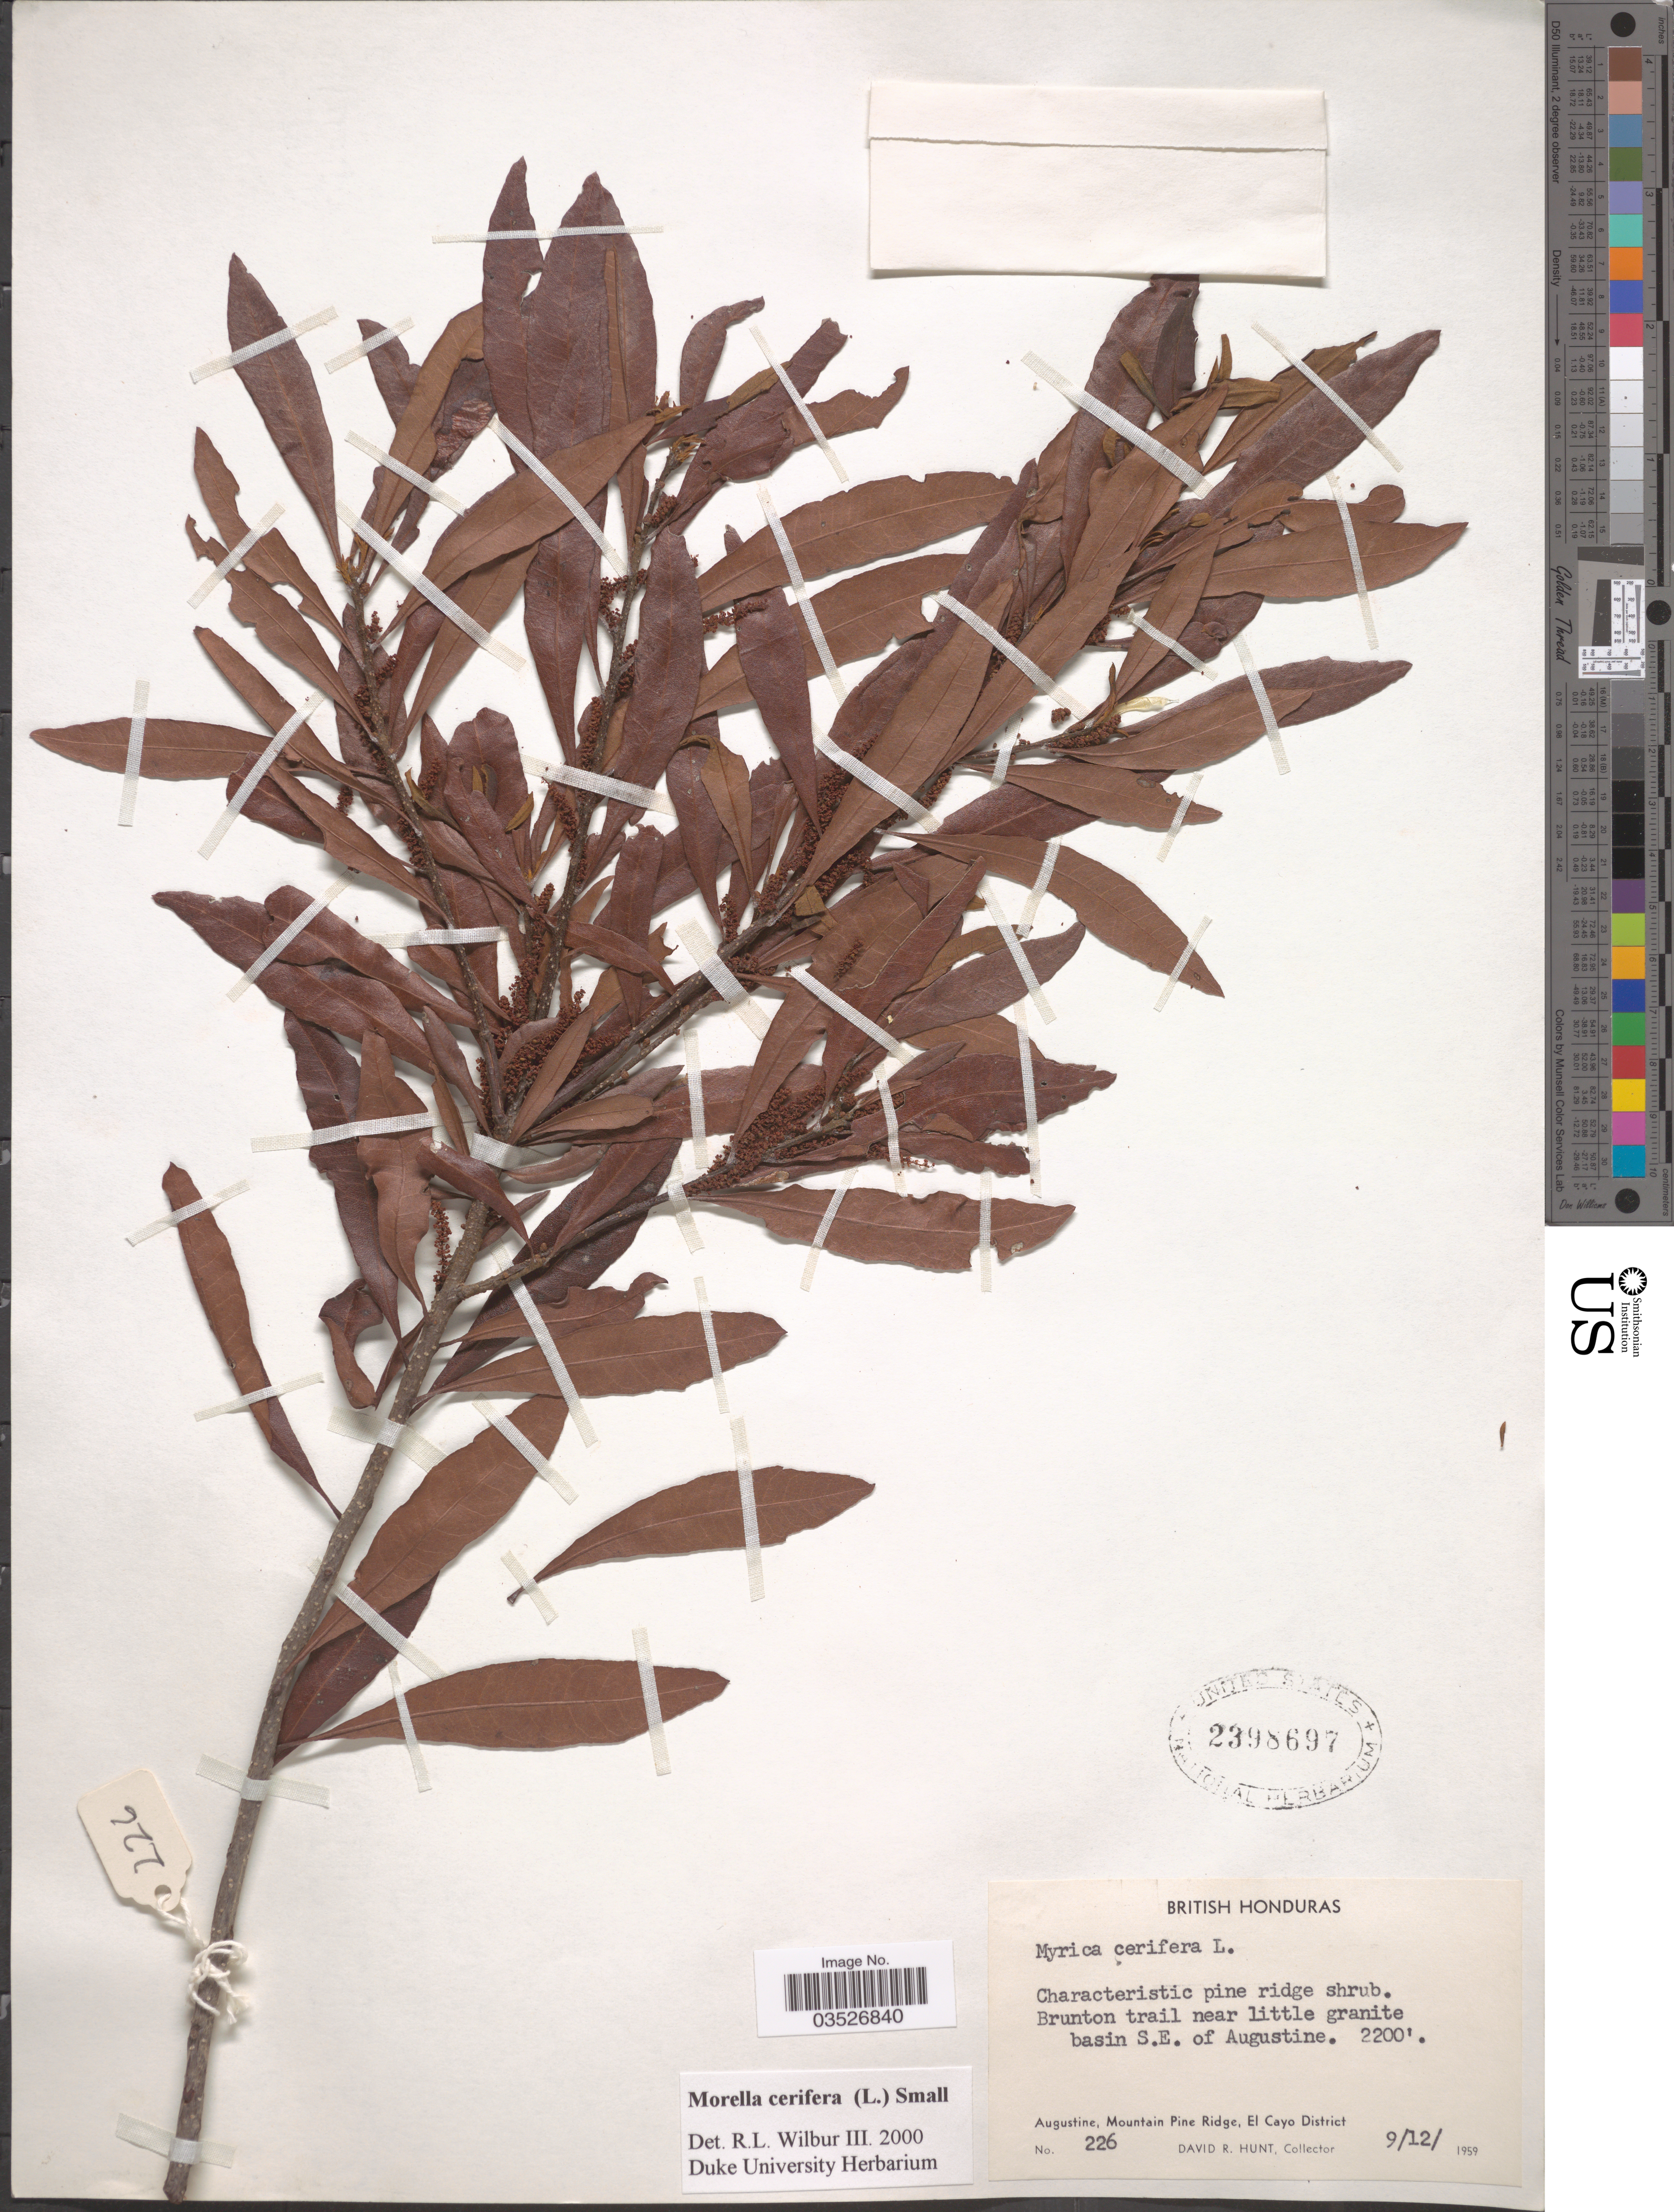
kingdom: Plantae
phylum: Tracheophyta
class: Magnoliopsida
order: Fagales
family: Myricaceae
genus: Morella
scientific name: Morella cerifera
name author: (L.) Small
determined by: Wilbur, R. L.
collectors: D. Hunt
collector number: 226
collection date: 1959-09-12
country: Belize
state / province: Cayo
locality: British Honduras. Brunton trail near Little granite basin S.E. of Augustine. Augustine, Mountain Pine Ridge, El Cayo District.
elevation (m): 671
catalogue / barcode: US 2398697